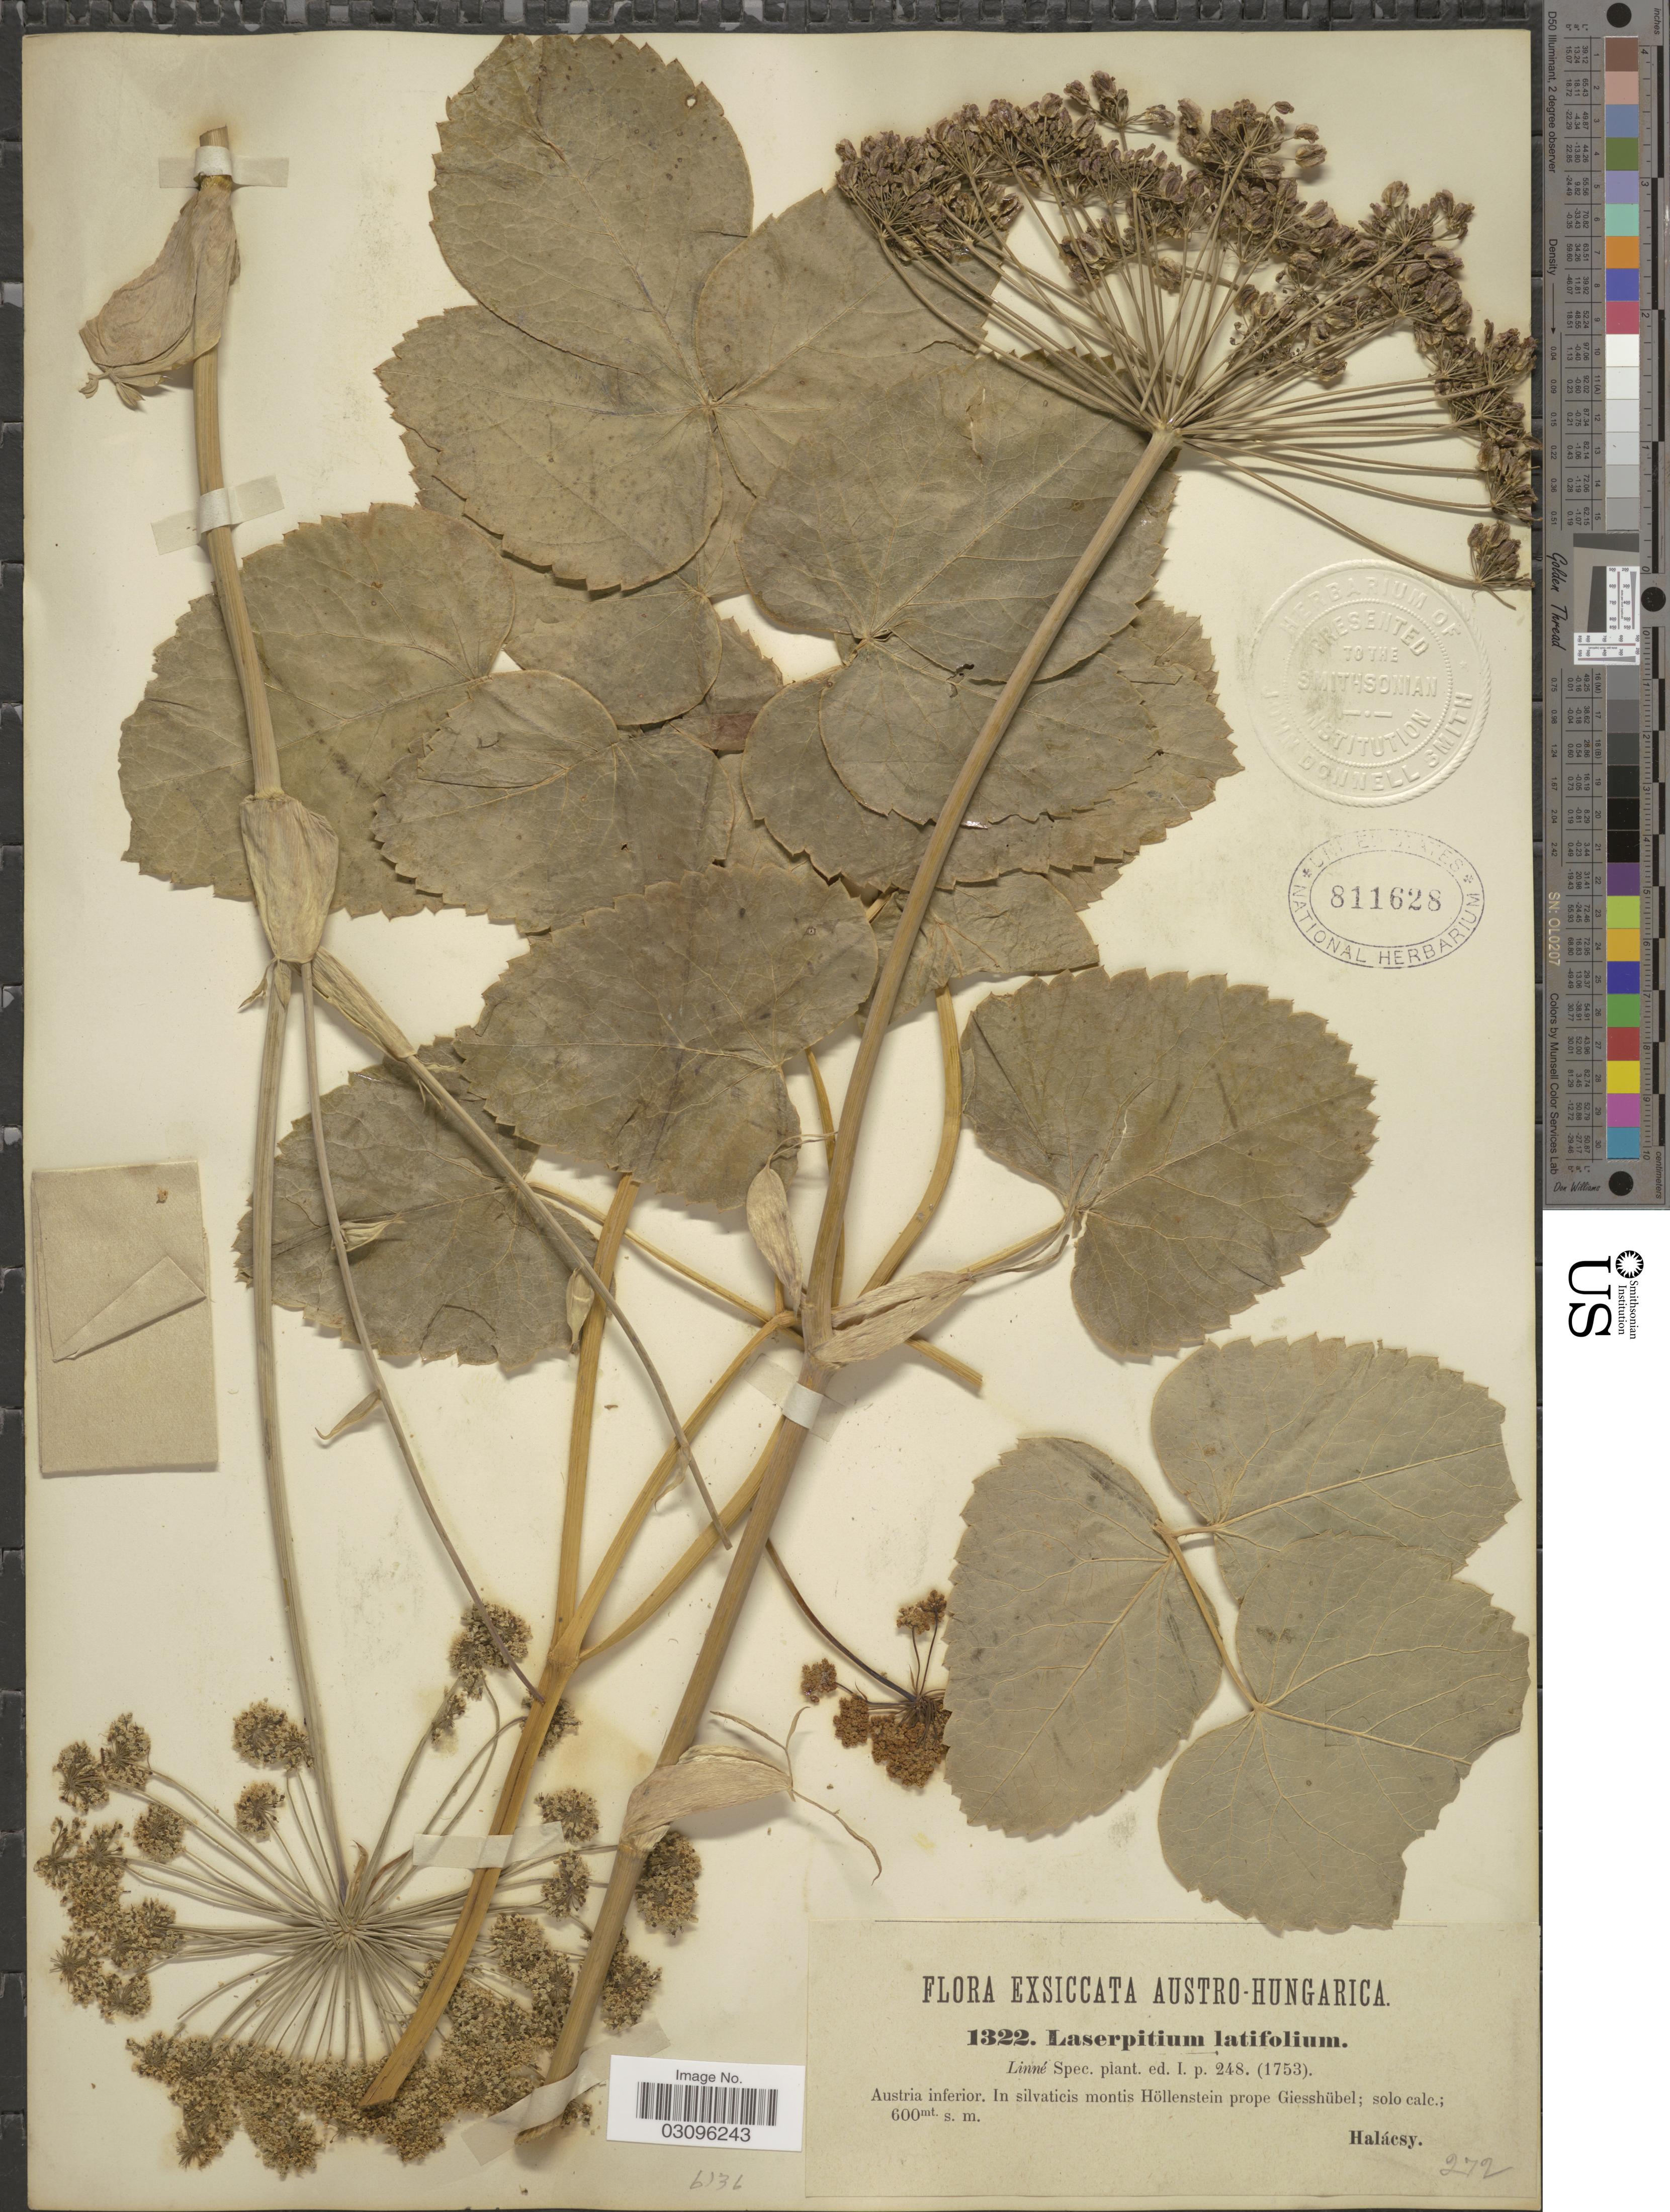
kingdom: Plantae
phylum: Tracheophyta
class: Magnoliopsida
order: Apiales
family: Apiaceae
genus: Laserpitium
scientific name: Laserpitium latifolium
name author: L.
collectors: -- Halacsy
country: Austria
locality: Austro-Hungarica. Austria inferior. In silvaticis montis Höllenstein prope Giesshübel.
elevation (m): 600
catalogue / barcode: US 811628